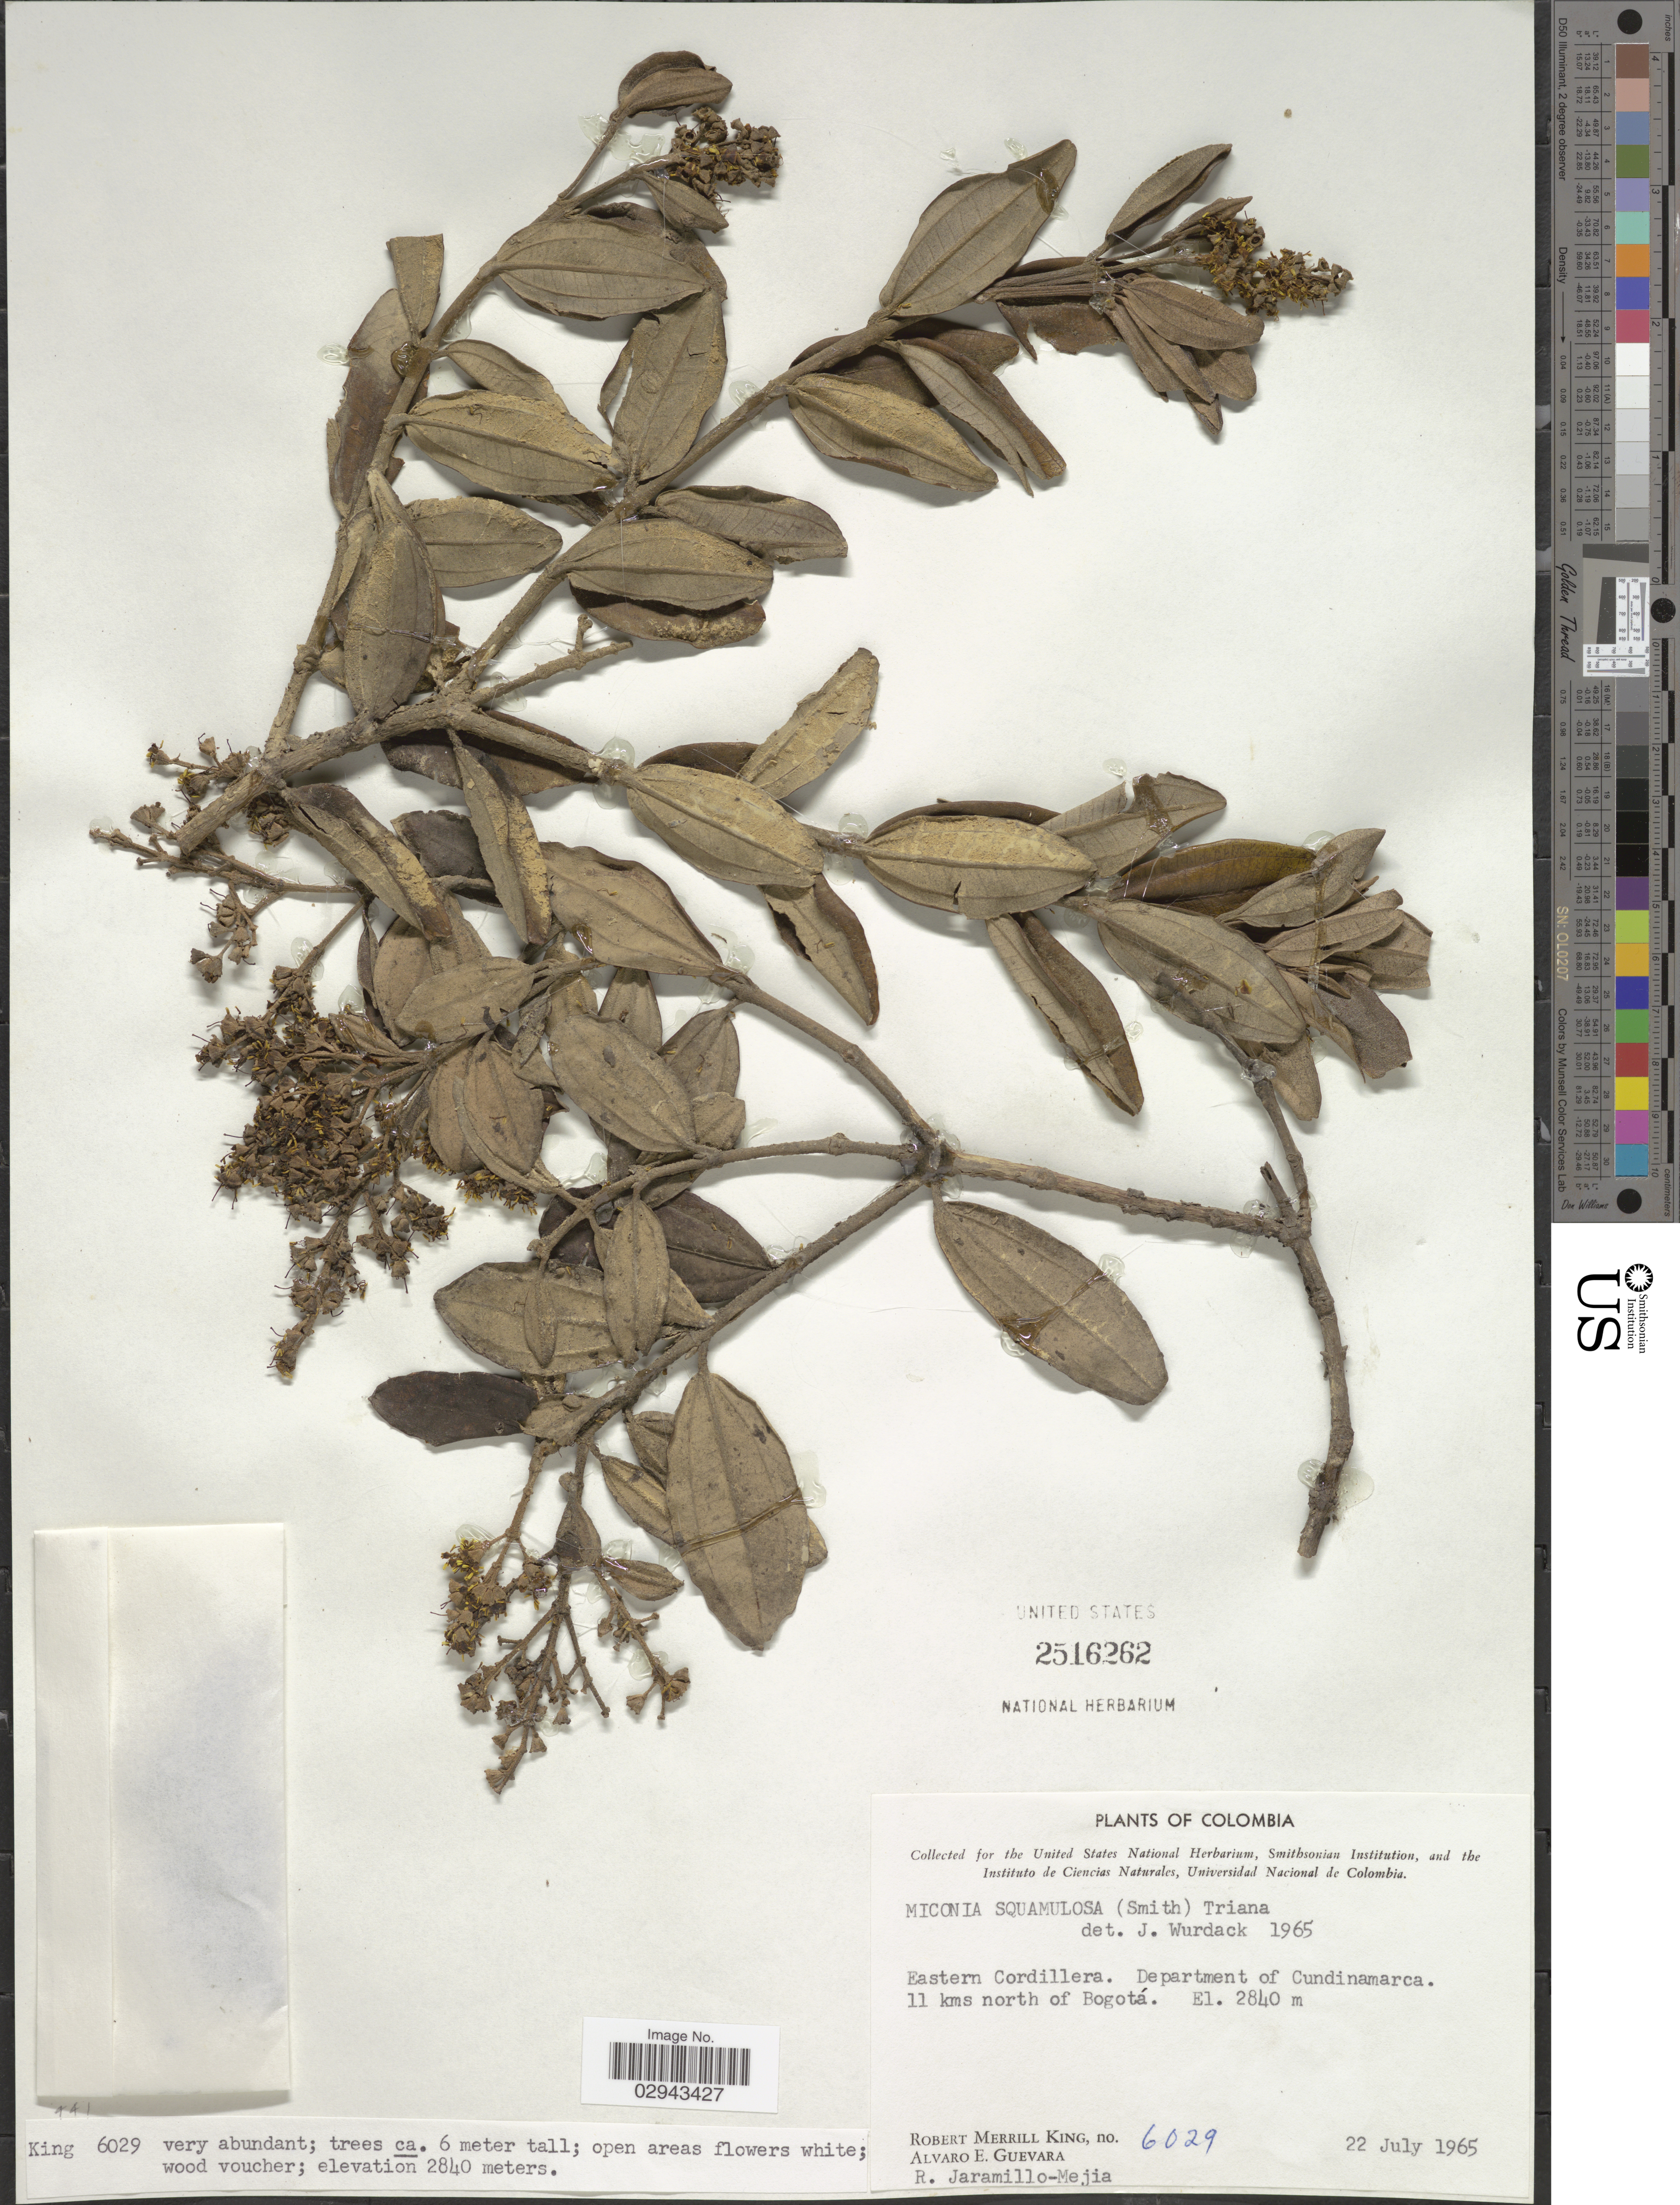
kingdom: Plantae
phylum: Tracheophyta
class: Magnoliopsida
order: Myrtales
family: Melastomataceae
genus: Miconia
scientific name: Miconia squamulosa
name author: (Sm.) Triana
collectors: R. M. King, A. E. Guevara & R. Jaramillo M.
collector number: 6029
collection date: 1965-07-22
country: Colombia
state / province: Cundinamarca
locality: Eastern Cordillera, Department of Cundinamarca. 11 kms north of Bogotá.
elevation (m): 2840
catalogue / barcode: US 2516262